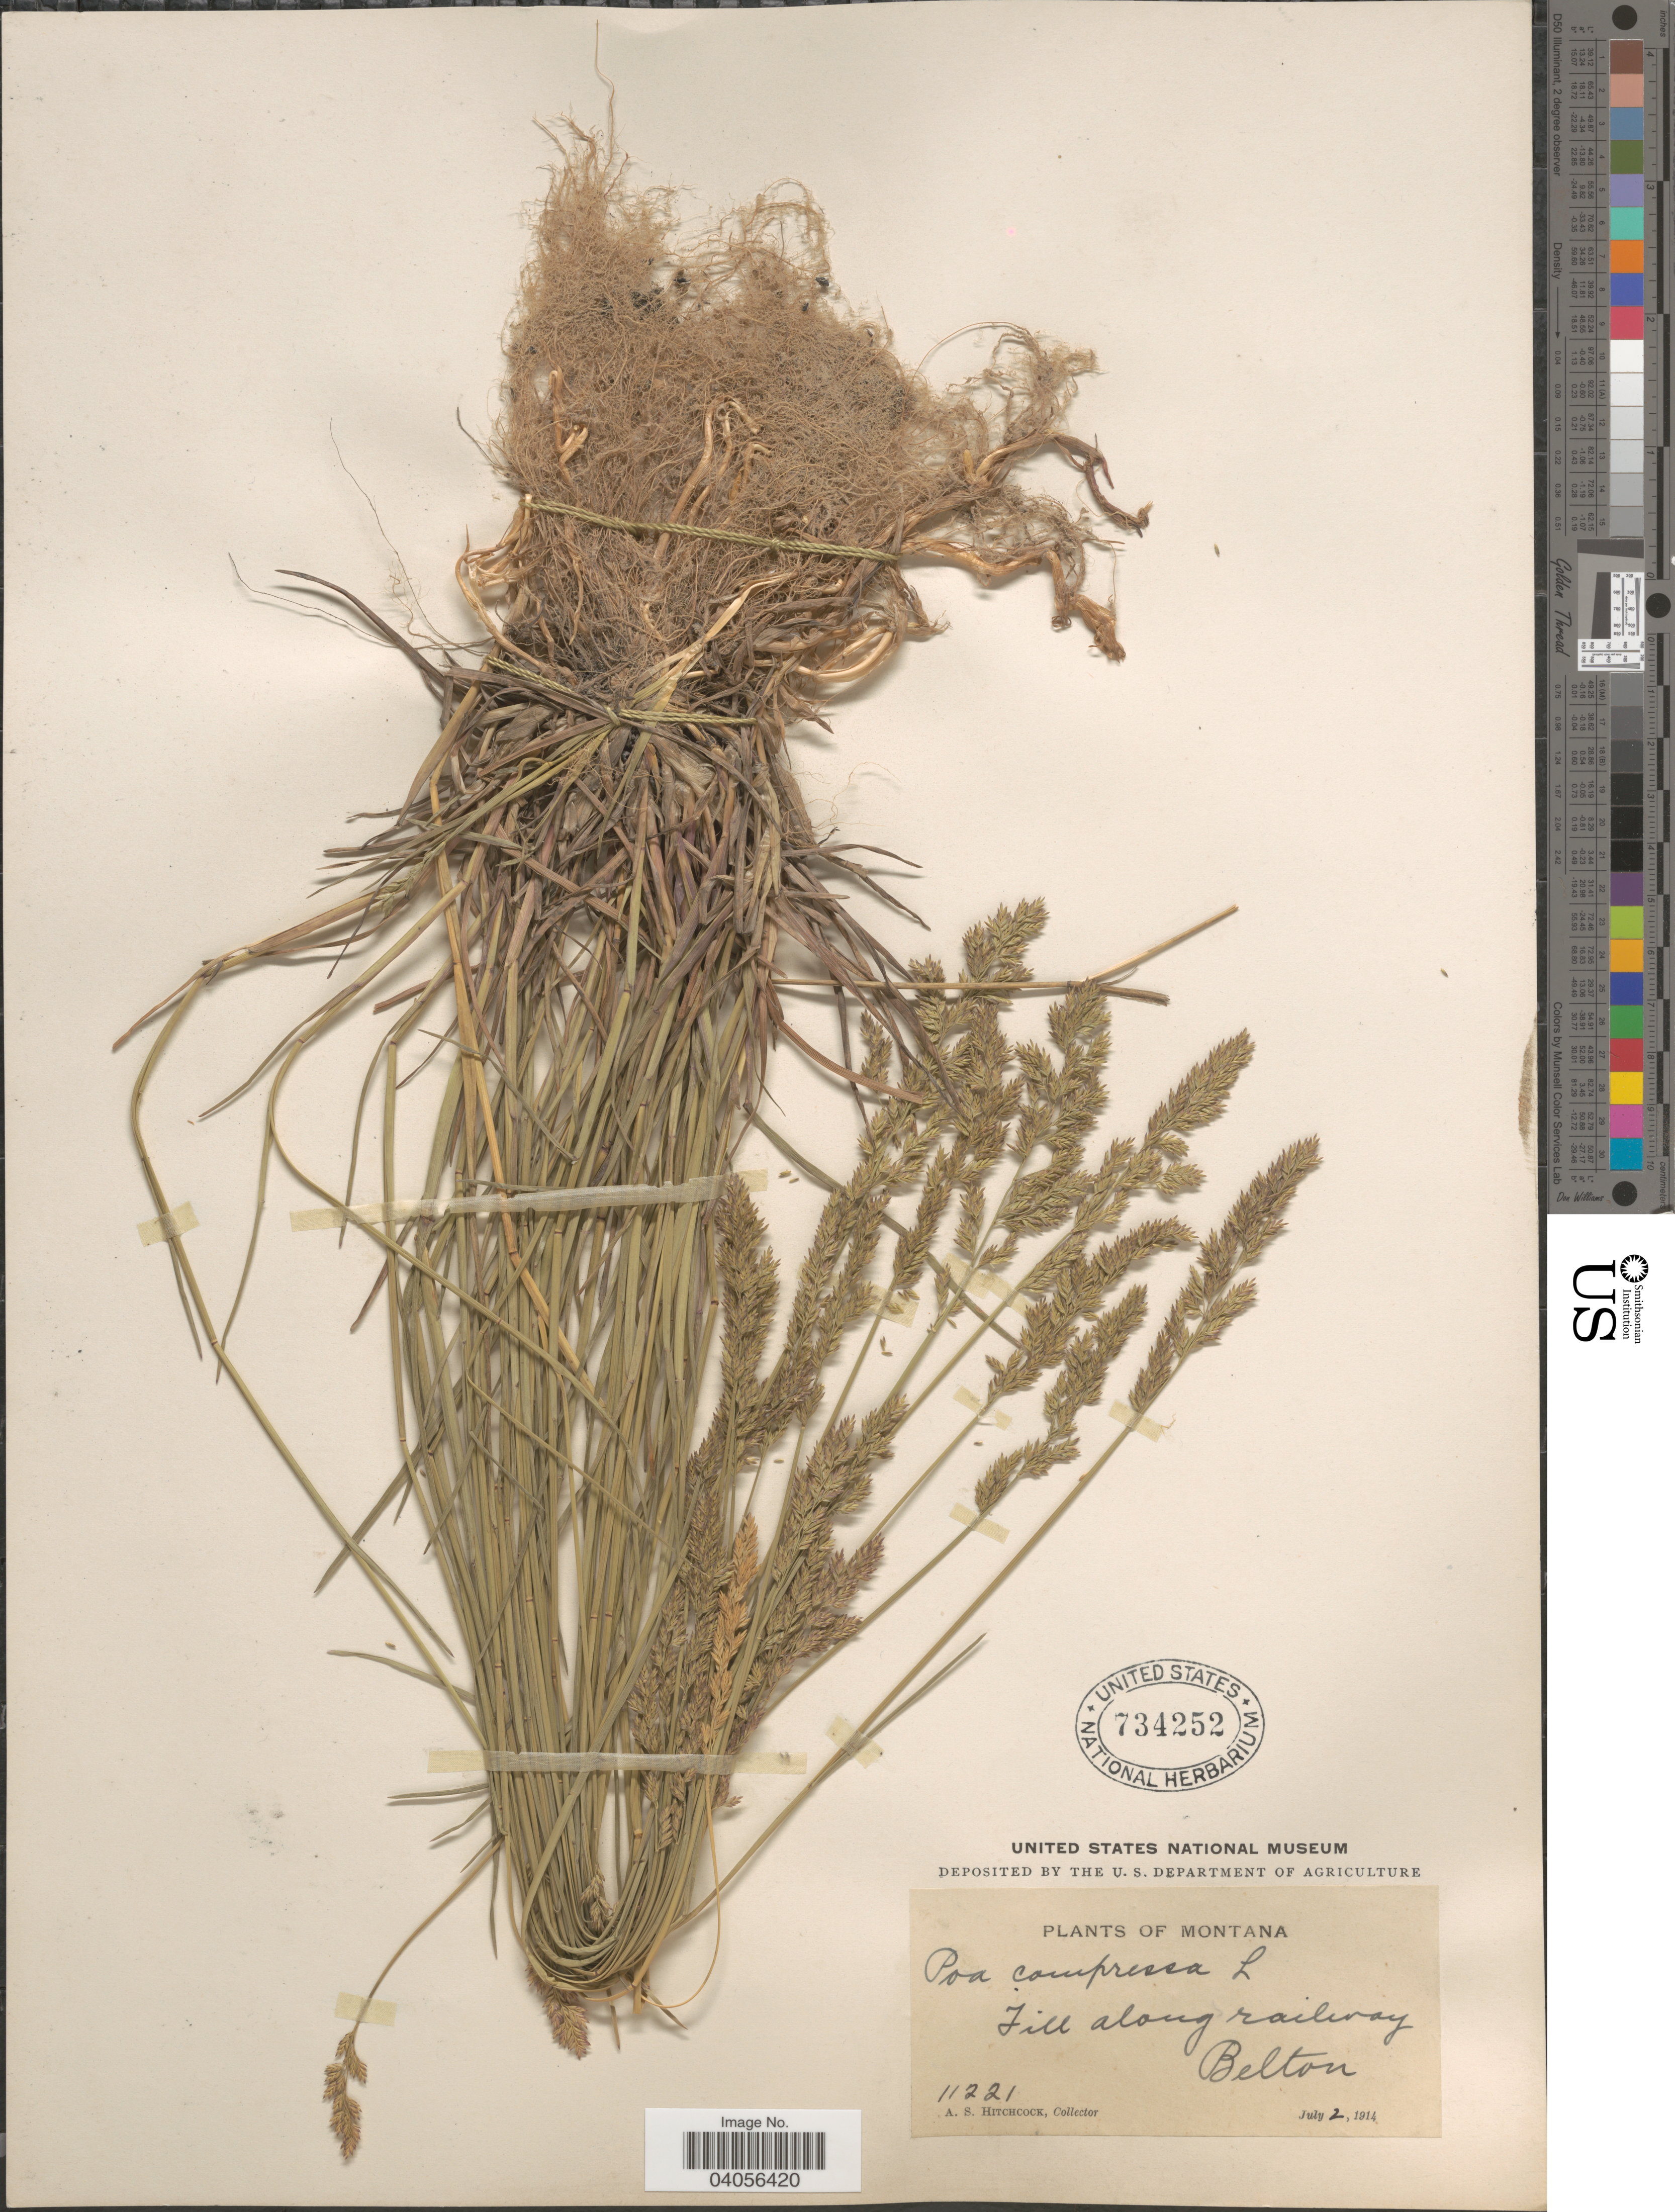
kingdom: Plantae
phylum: Tracheophyta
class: Liliopsida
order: Poales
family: Poaceae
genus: Poa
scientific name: Poa compressa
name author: L.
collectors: A. S. Hitchcock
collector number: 11221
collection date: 1914-07-02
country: United States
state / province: Montana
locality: Fill along railway. Belton.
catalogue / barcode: US 734252